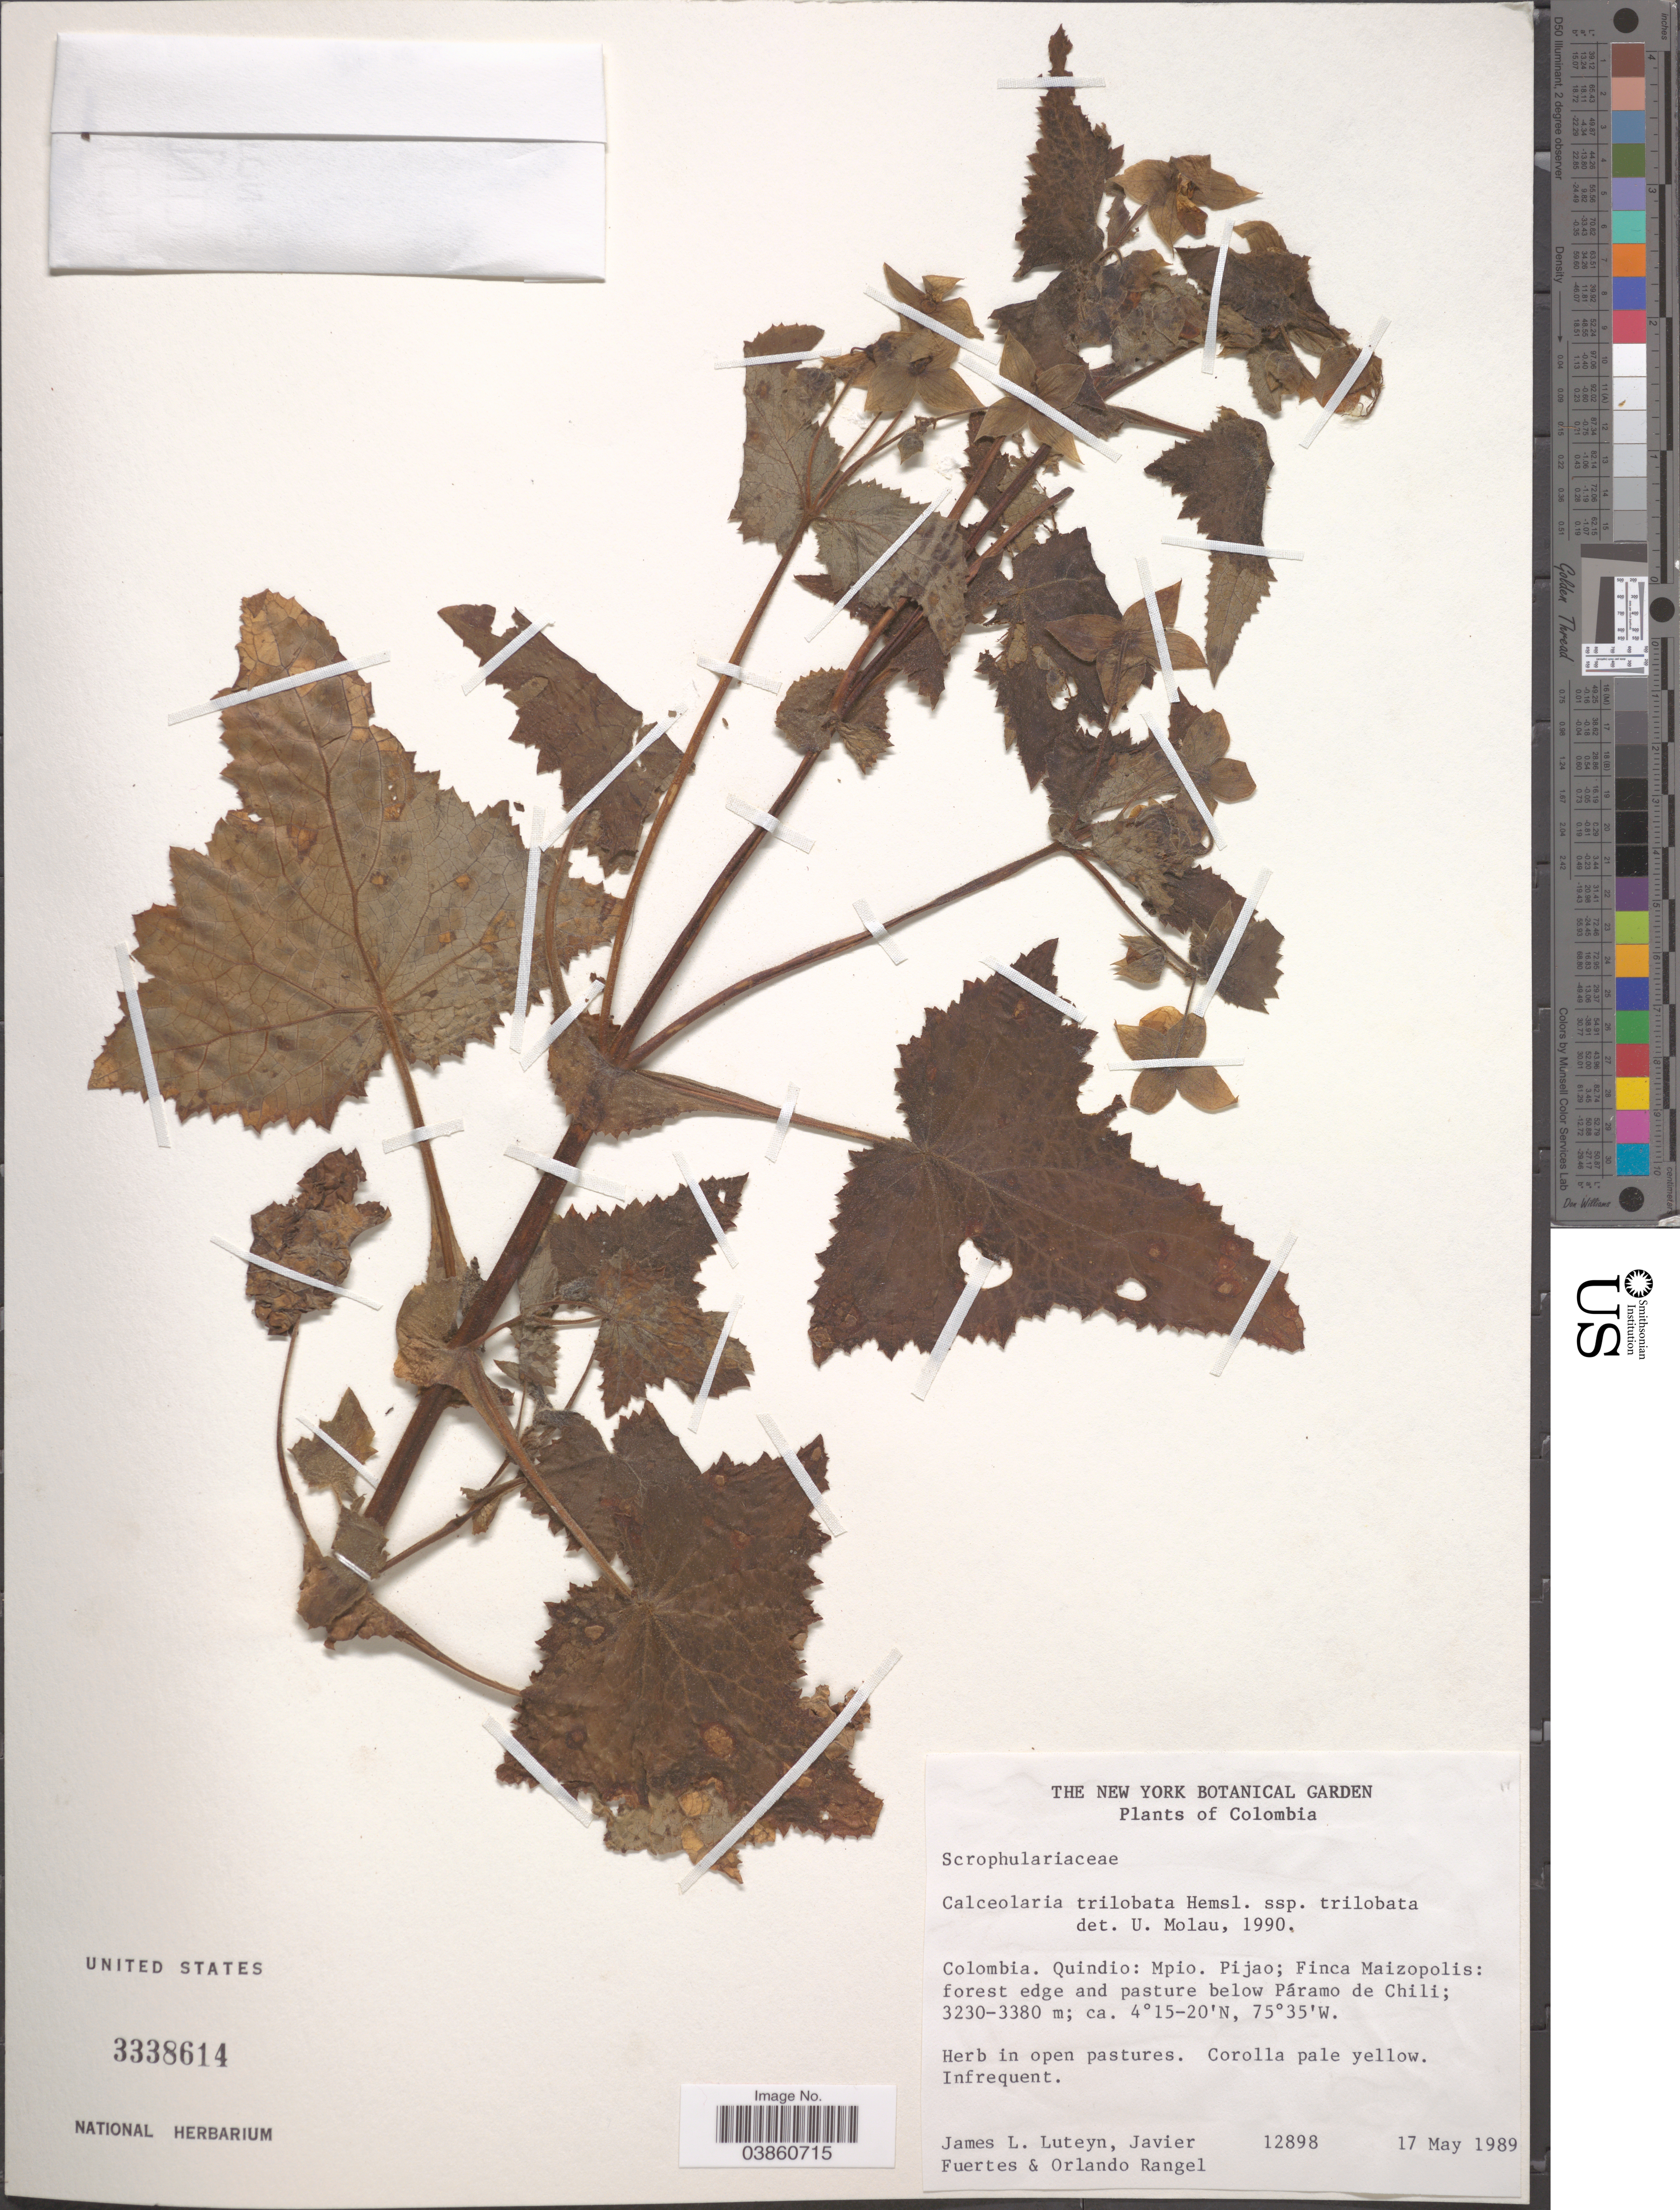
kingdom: Plantae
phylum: Tracheophyta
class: Magnoliopsida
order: Lamiales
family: Calceolariaceae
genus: Calceolaria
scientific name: Calceolaria trilobata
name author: Hemsl.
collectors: J. L. Luteyn, J. Fuertes & O. Rangel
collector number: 12898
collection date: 1989-05-17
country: Colombia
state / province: Quindío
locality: Mpio. Pijao: Finca Maizopolis: forest edge and pasture below Páramo de Chili.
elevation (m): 3230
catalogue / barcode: US 3338614